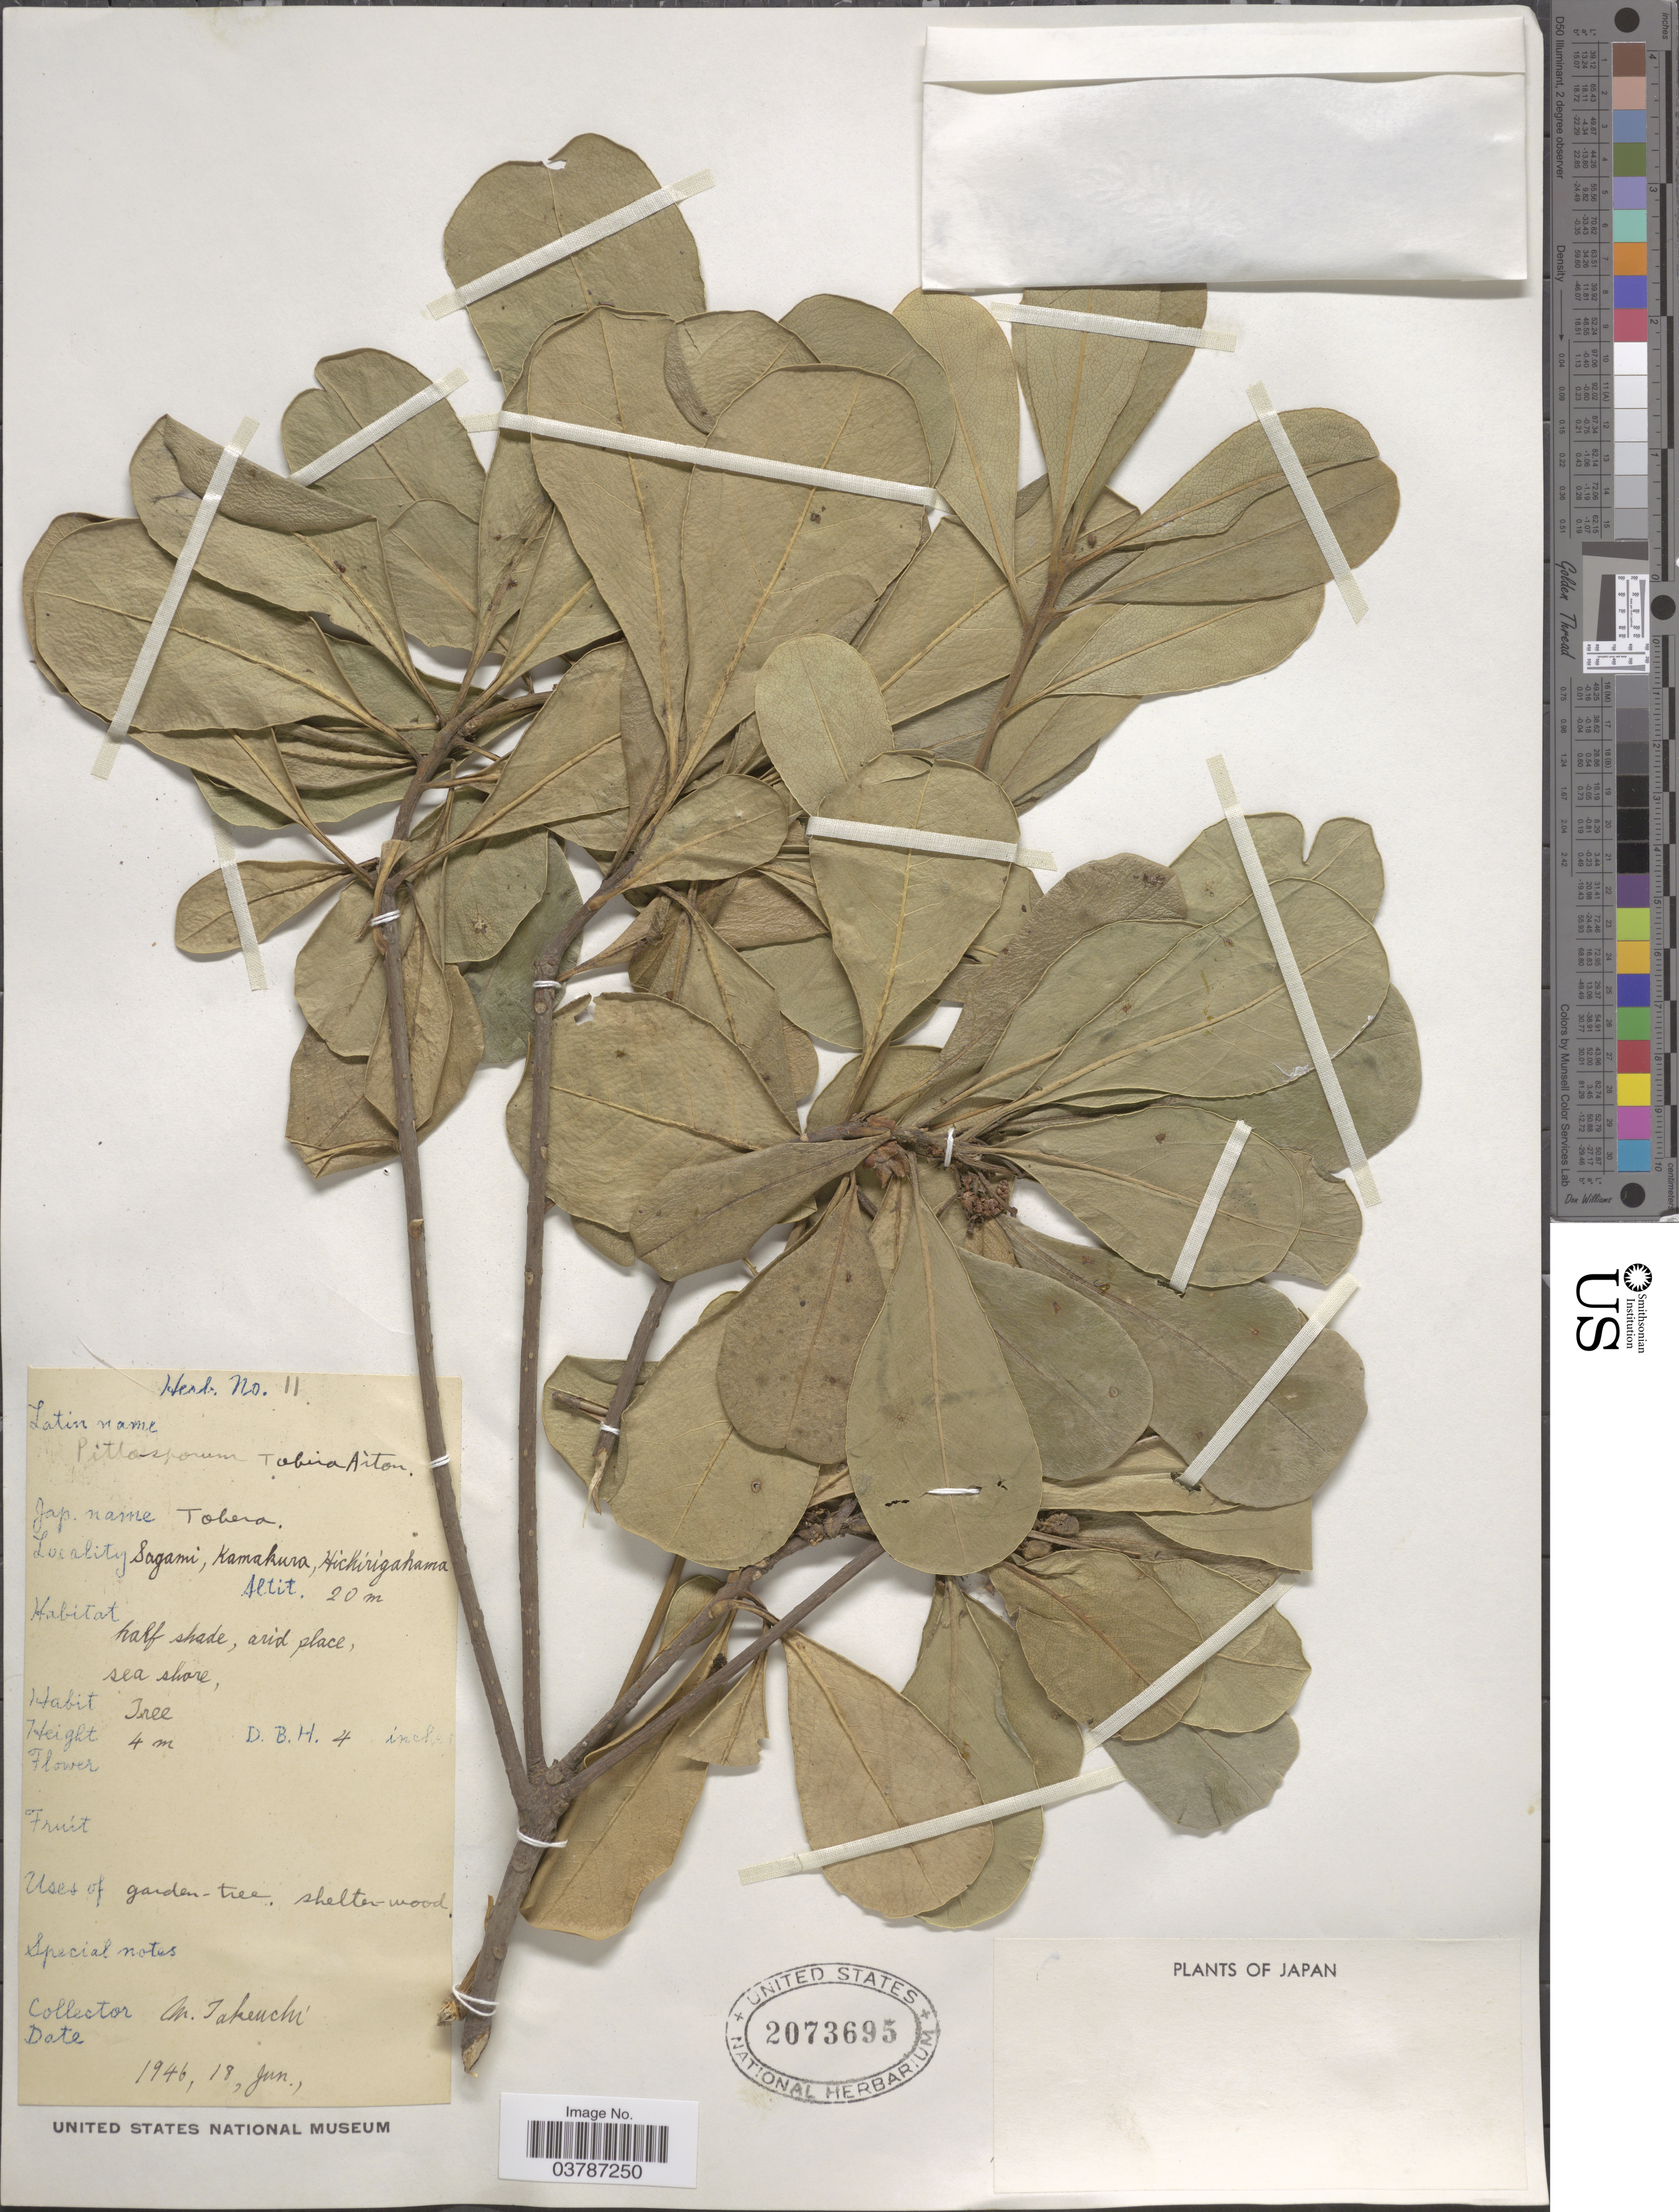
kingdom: Plantae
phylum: Tracheophyta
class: Magnoliopsida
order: Apiales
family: Pittosporaceae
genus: Pittosporum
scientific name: Pittosporum tobira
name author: (Thunb.) W.T. Aiton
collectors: M. Takeuchi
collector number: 11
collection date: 1946-06-18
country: Japan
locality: Sagami, Kamakura, Hichirigahama.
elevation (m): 20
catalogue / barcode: US 2073695